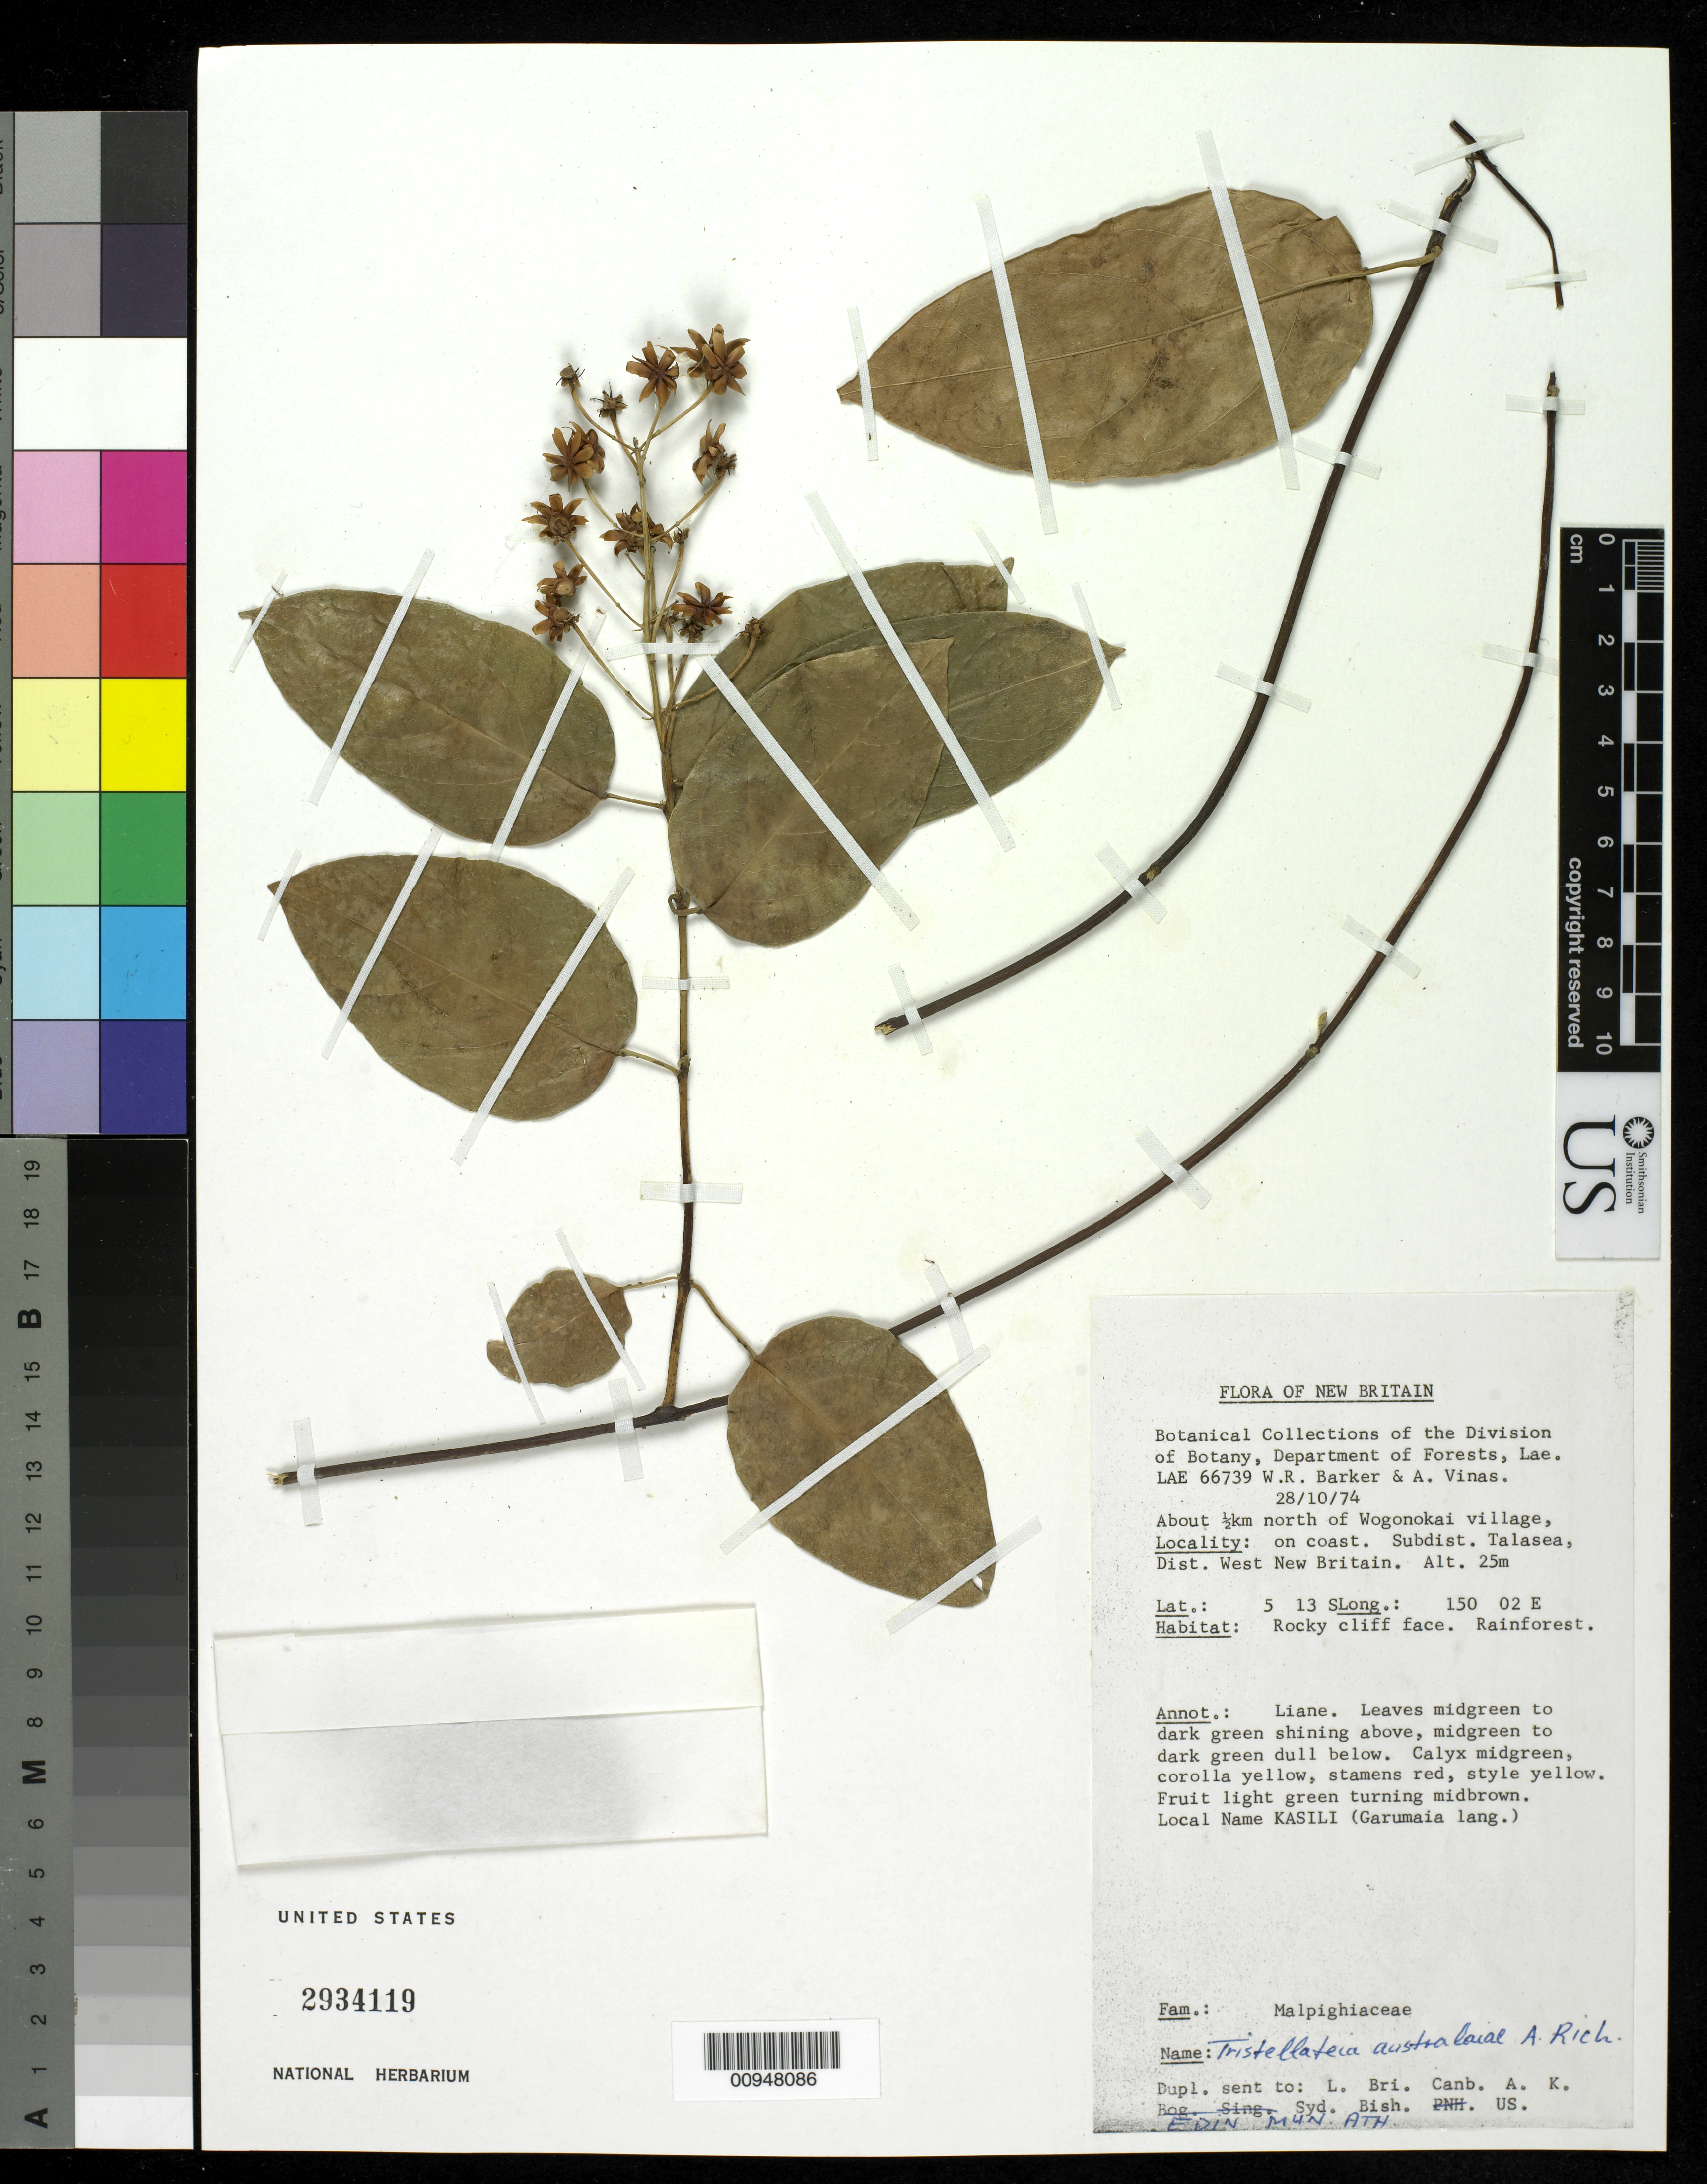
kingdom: Plantae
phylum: Tracheophyta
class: Magnoliopsida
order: Malpighiales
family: Malpighiaceae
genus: Tristellateia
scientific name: Tristellateia australasiae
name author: A. Rich.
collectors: W. R. Barker & A. Vinas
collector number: LAE 66739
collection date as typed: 28 Oct 1974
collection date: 1974-10-28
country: Papua New Guinea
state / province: West New Britain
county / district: Talasea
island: New Britain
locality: About 1/2 km N of Wogonokai village.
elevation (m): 25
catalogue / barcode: US 2944119